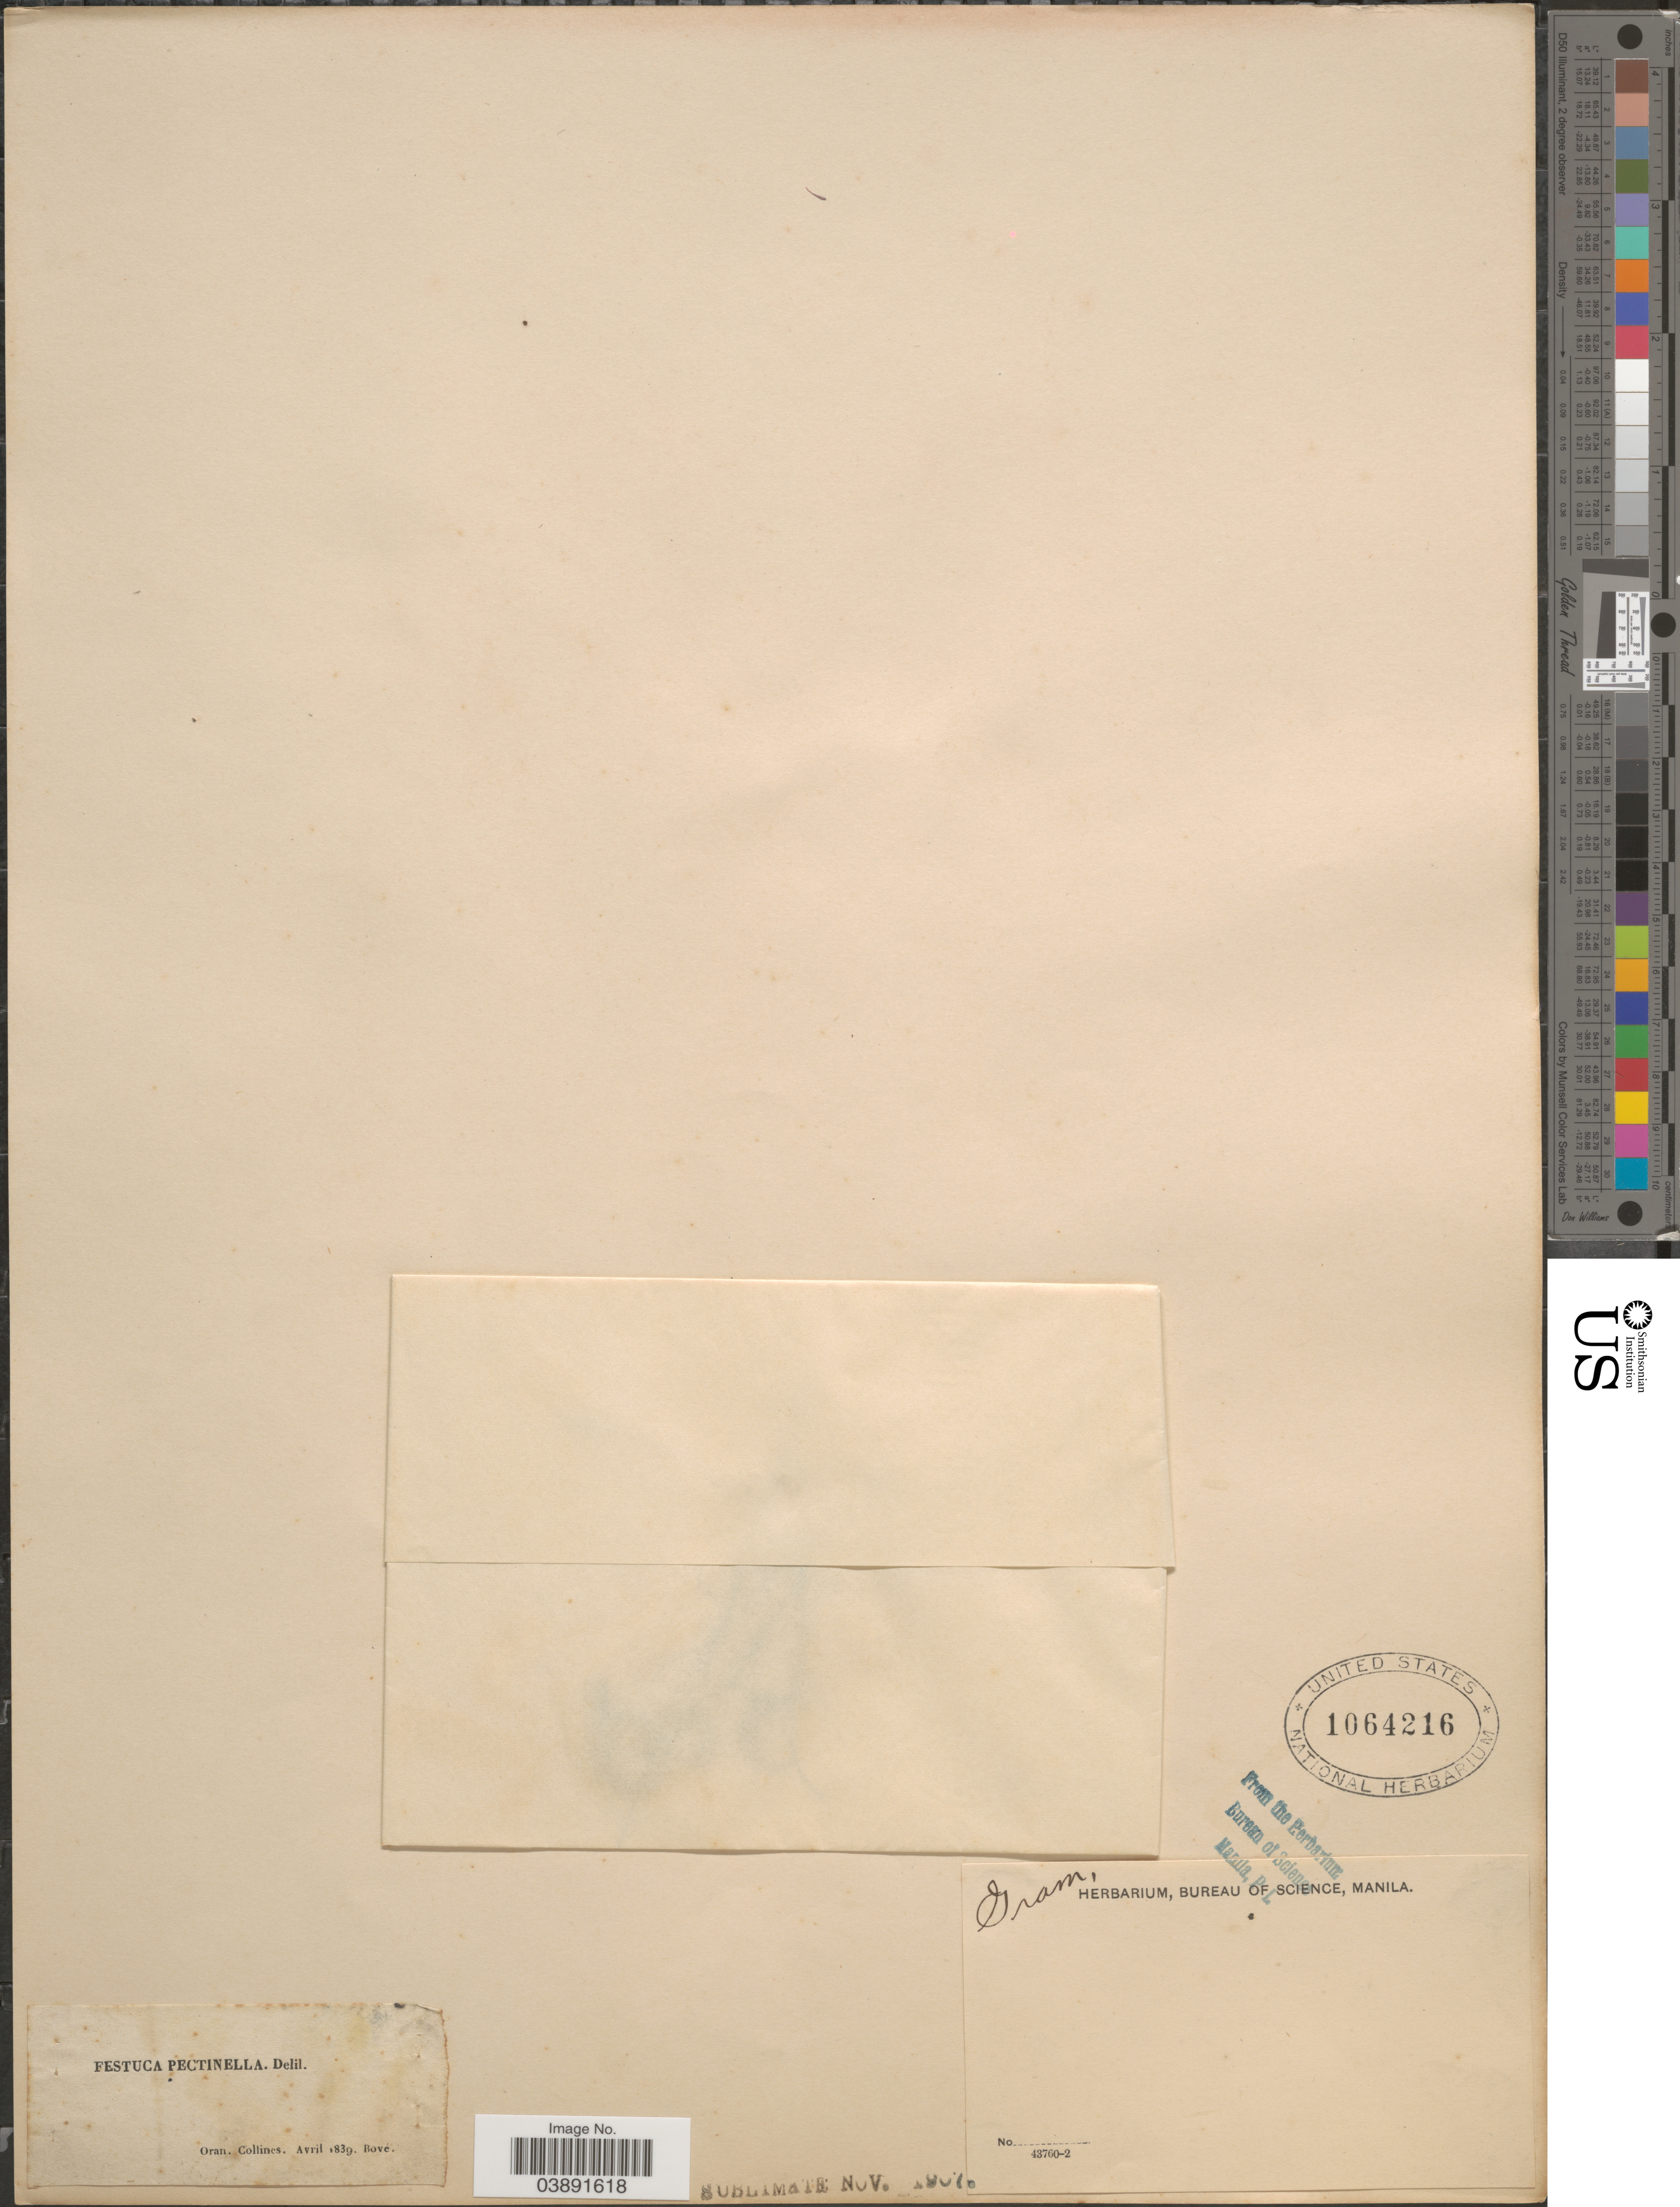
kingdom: Plantae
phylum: Tracheophyta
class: Liliopsida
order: Poales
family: Poaceae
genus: Festuca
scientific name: Festuca pectinella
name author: Delile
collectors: Bové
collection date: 1839-04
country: Algeria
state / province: Oran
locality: Collines.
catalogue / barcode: US 164216